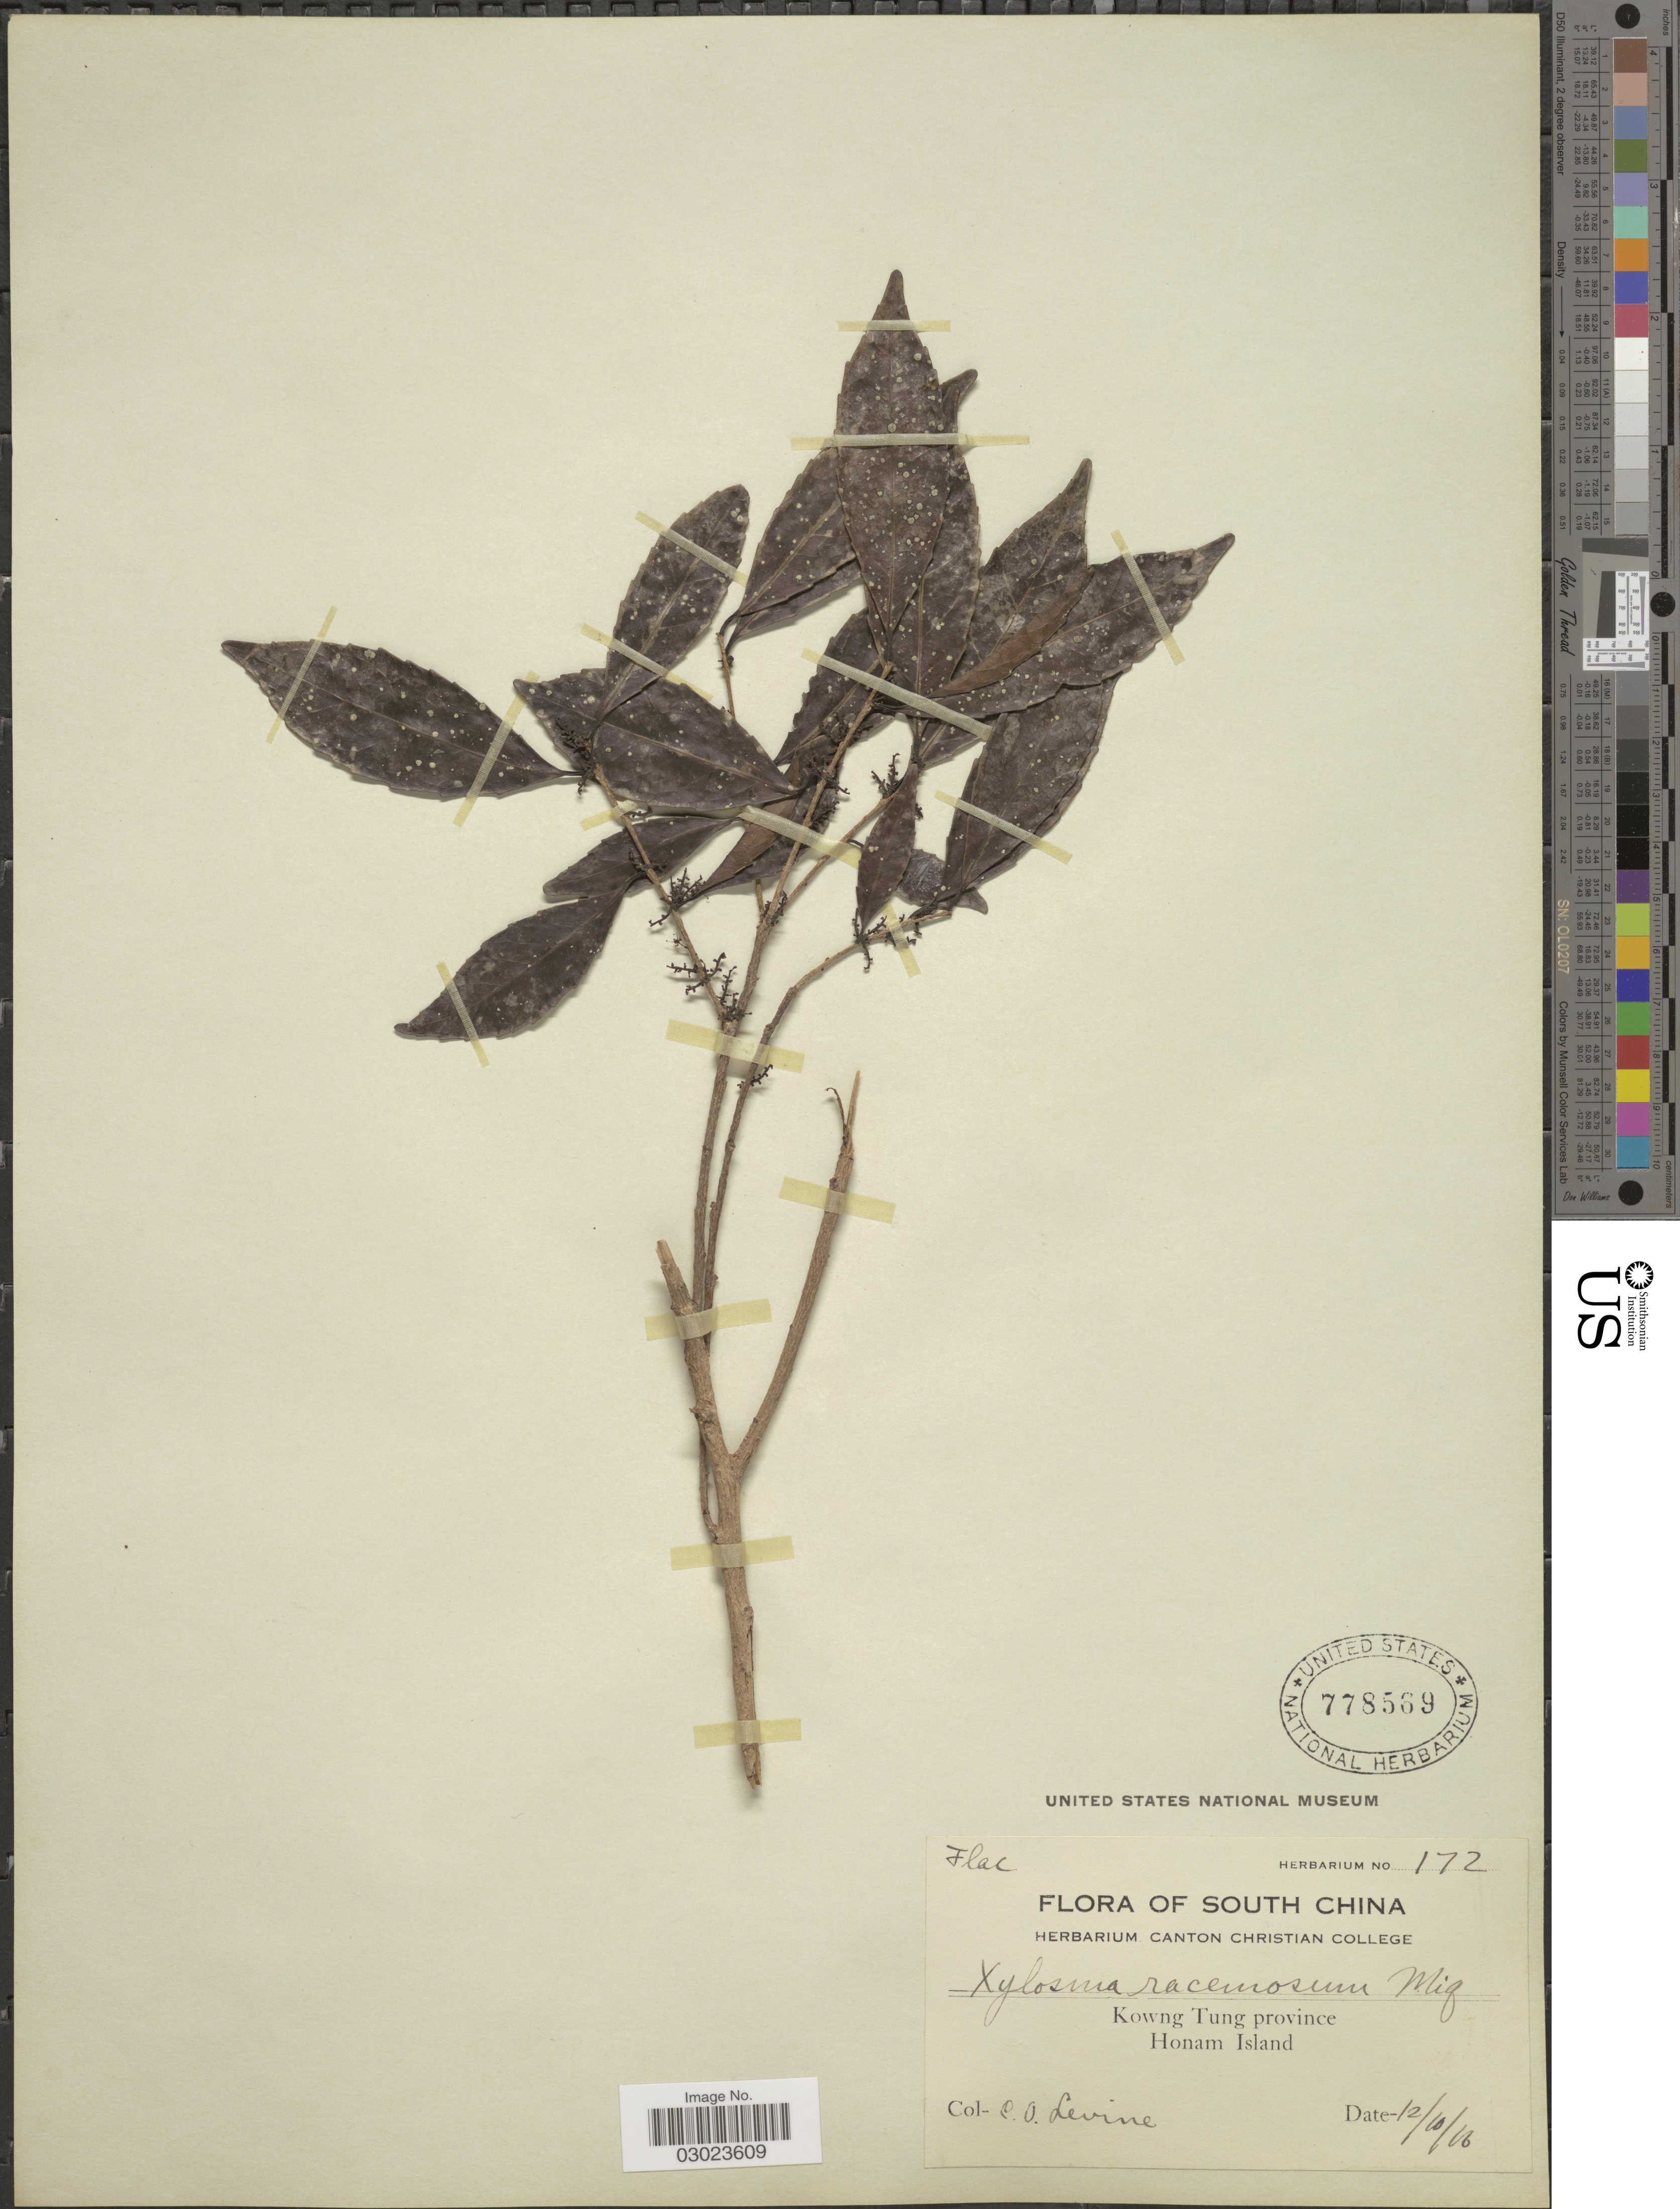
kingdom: Plantae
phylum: Tracheophyta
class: Magnoliopsida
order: Malpighiales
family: Salicaceae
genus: Xylosma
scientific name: Xylosma congesta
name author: (Lour.) Merr.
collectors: C. O. Levine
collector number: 172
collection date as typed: Transcribed d/m/y: 12/10/16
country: China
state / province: Guangdong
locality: Kowng Tung Province, Honam Island.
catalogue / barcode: US 778569